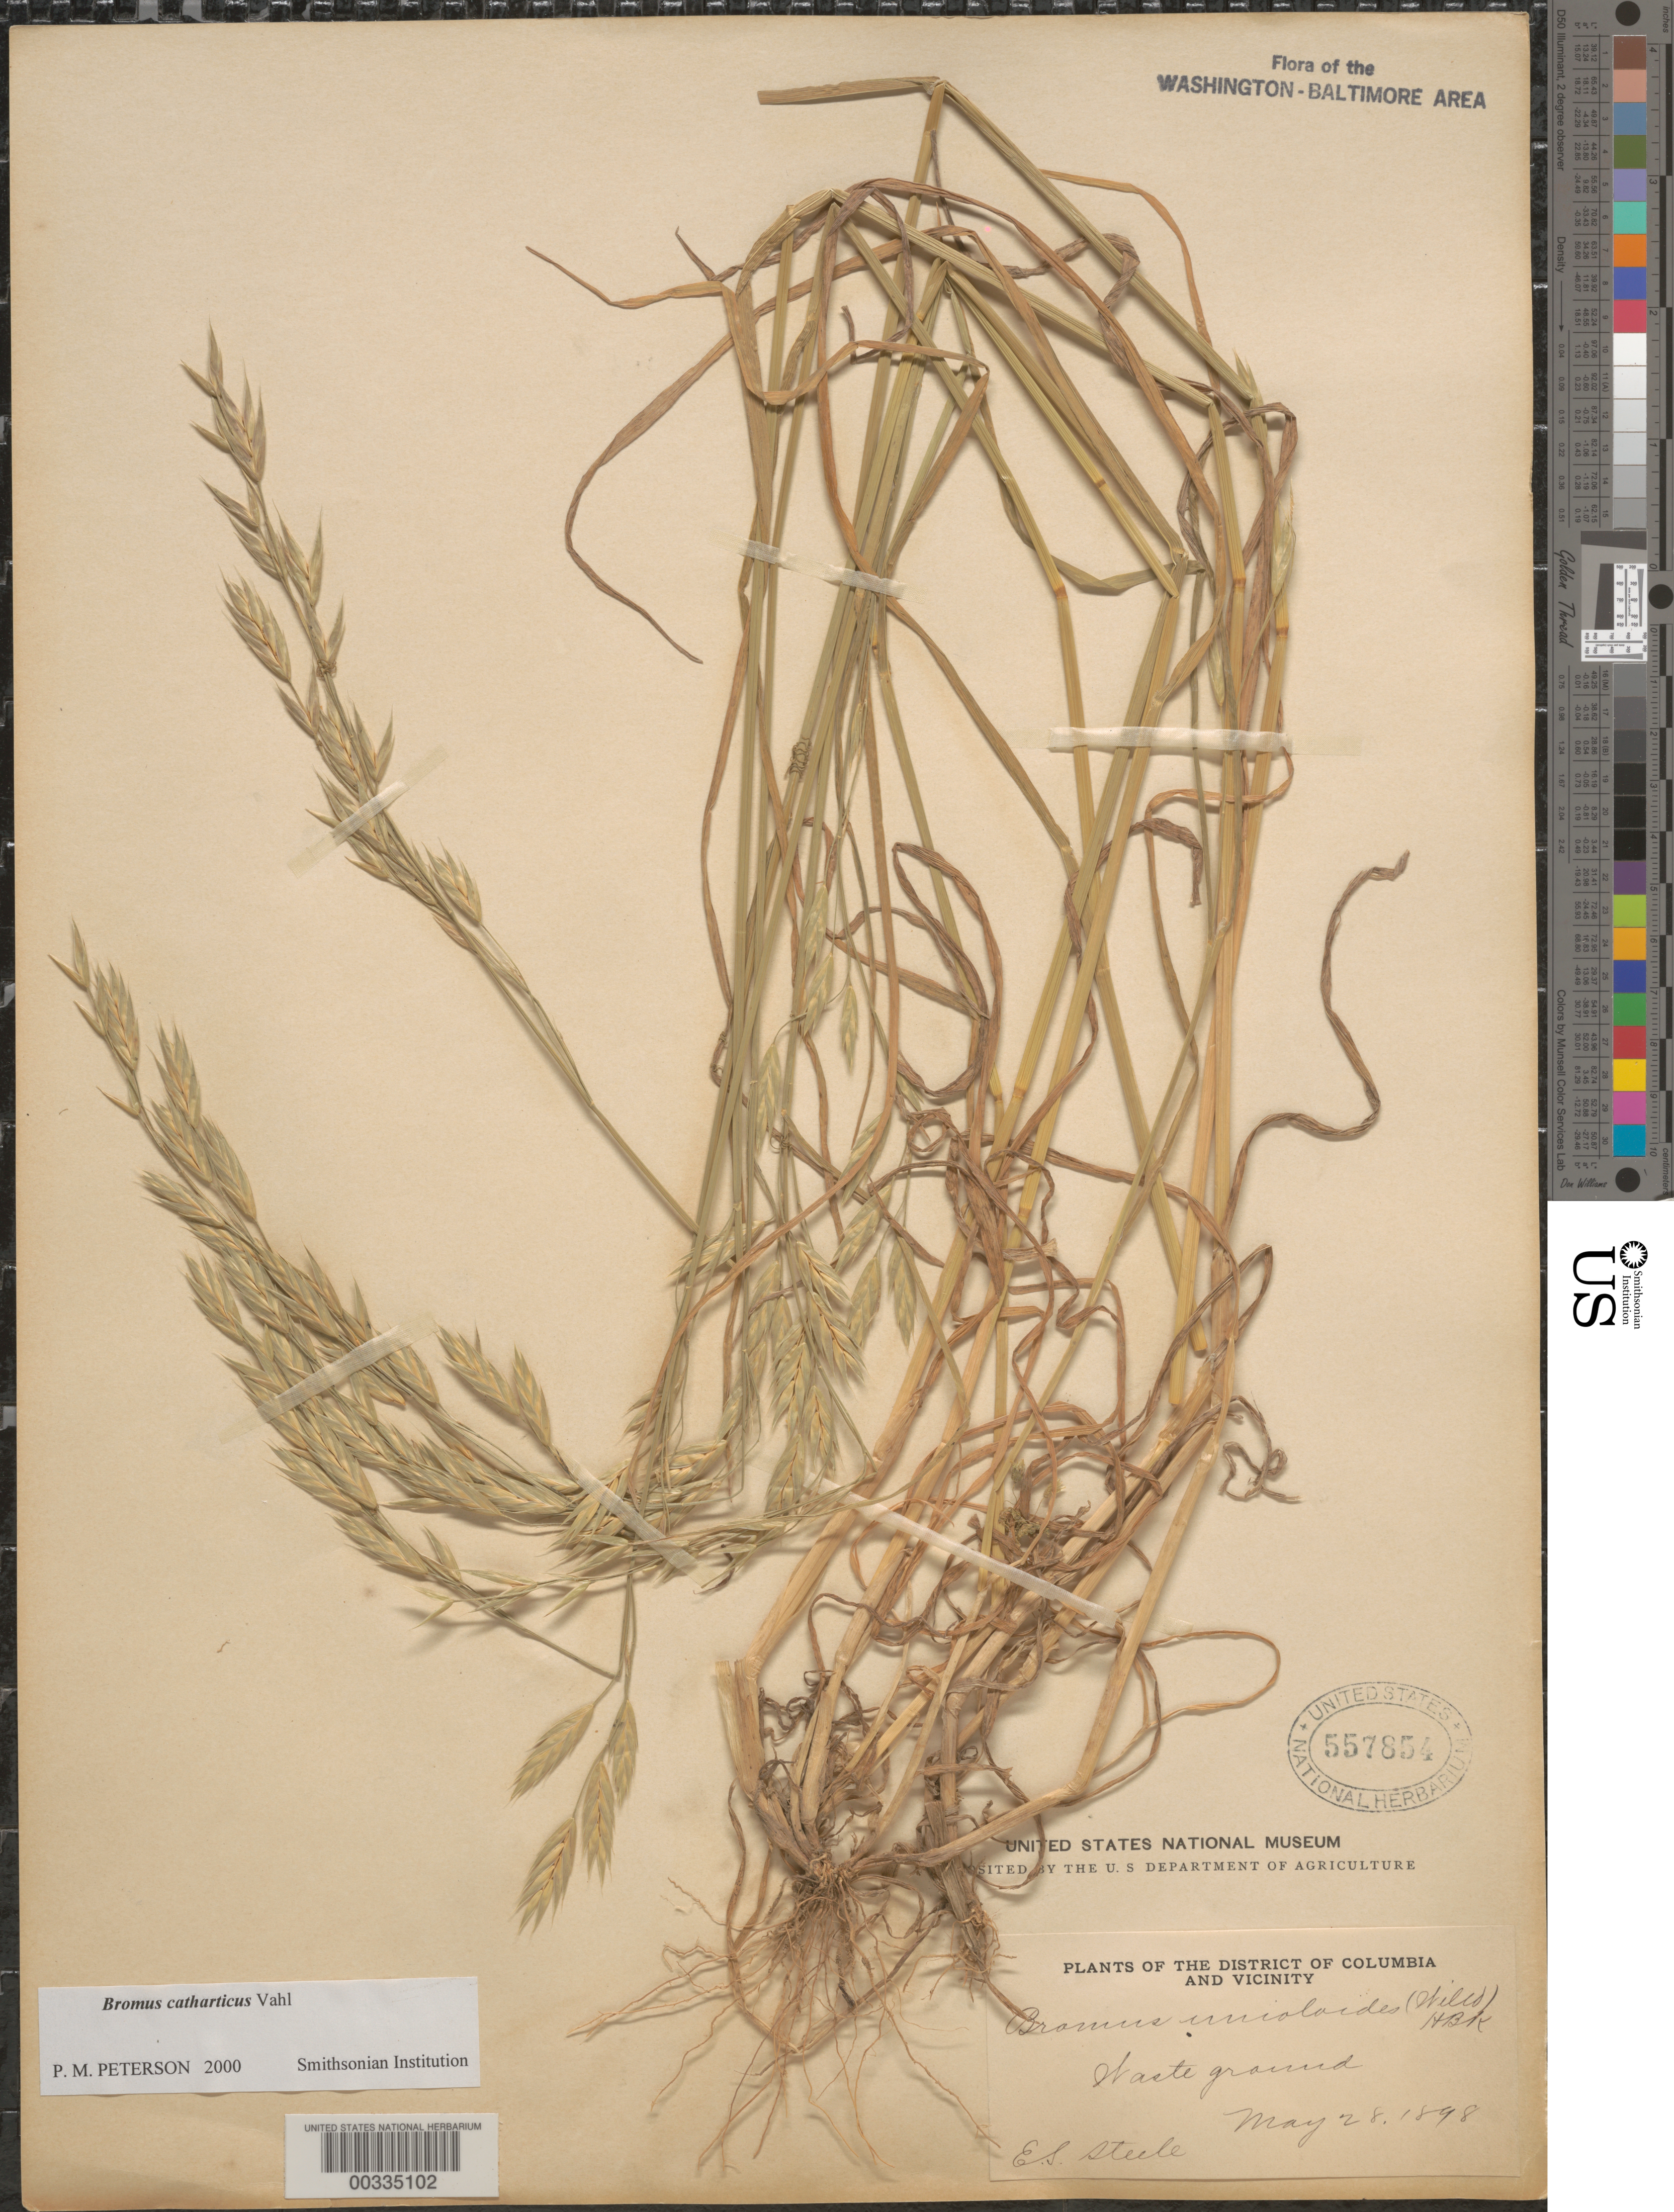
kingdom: Plantae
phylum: Tracheophyta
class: Liliopsida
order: Poales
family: Poaceae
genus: Bromus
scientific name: Bromus catharticus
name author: Vahl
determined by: Peterson, Paul M., (BOT), Smithsonian Institution - National Museum of Natural History (UNITED STATES)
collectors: E. Steele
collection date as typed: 28 May 1898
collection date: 1898-05-28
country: United States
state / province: District of Columbia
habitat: Waste ground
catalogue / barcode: US 557854